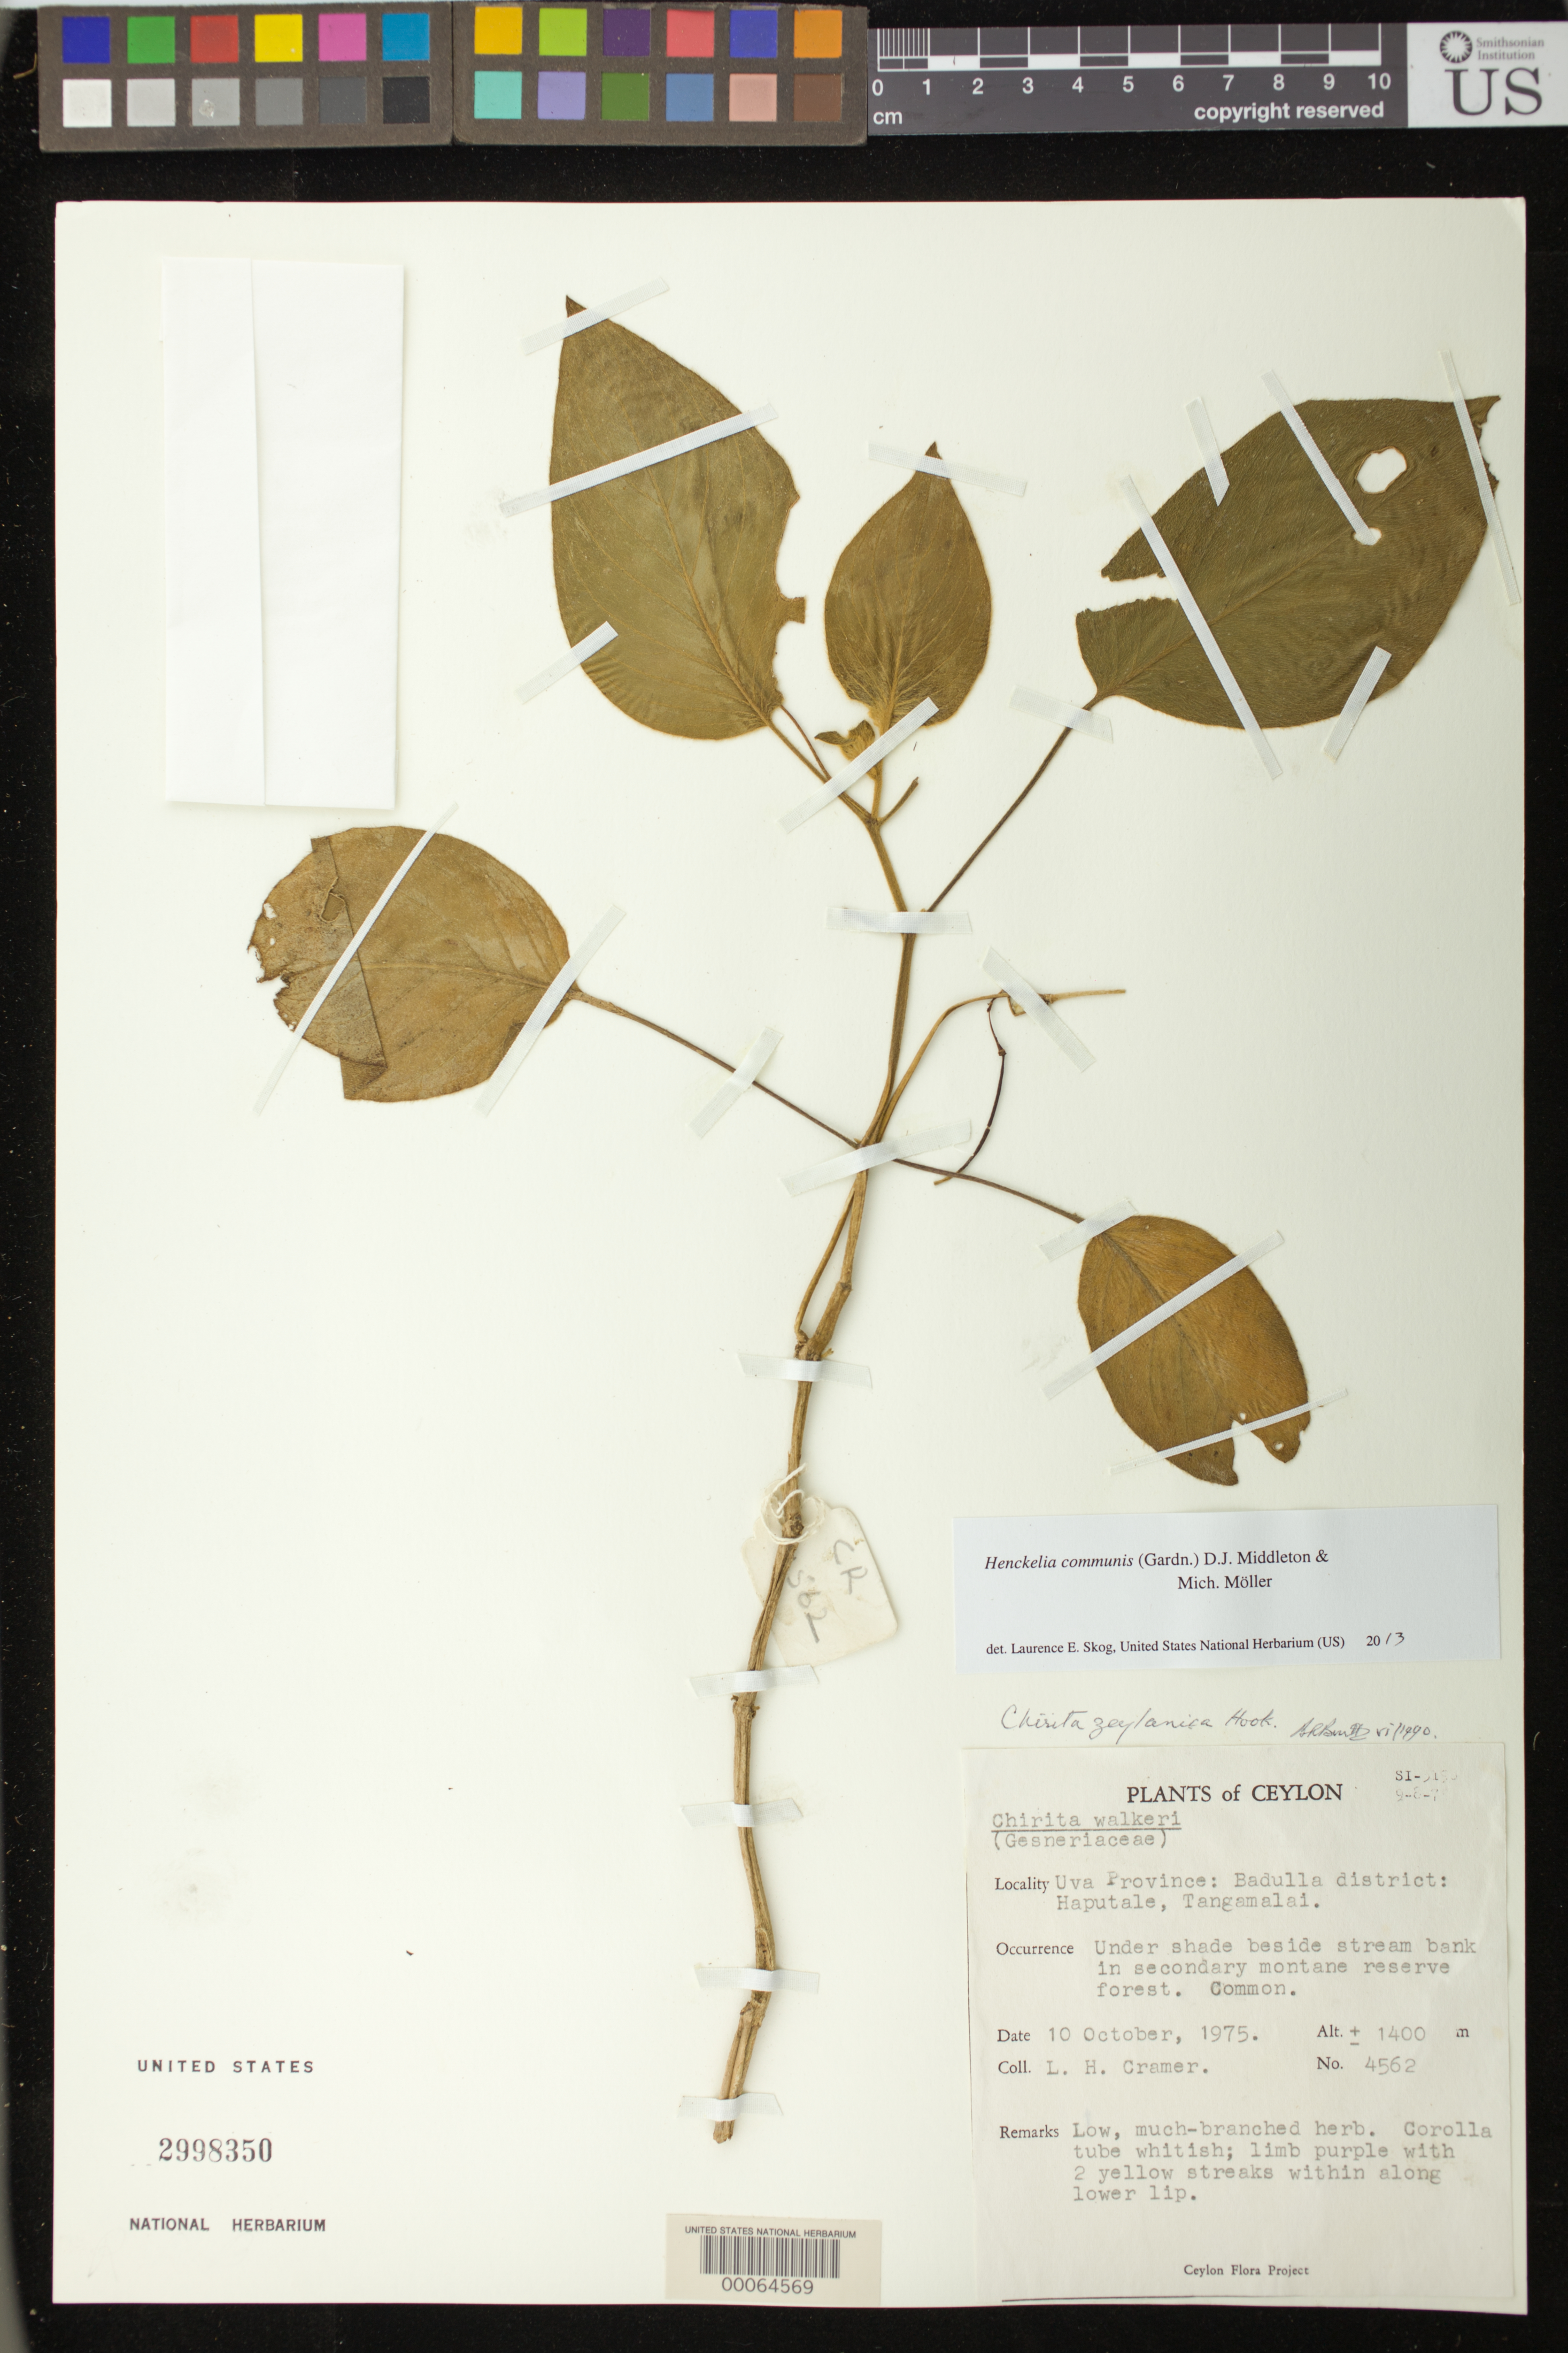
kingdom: Plantae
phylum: Tracheophyta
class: Magnoliopsida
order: Lamiales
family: Gesneriaceae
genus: Henckelia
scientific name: Henckelia communis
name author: (Gardner) D.J. Middleton & Mich. Möller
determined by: Skog, Laurence E.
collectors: L. H. Cramer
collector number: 4562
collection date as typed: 10 Oct 1975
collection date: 1975-10-10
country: Sri Lanka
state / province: Uva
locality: Badulla dist., Haputale, tangamalai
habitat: Under shade beside stream bank in secondary montane reserve forest, common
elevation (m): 1400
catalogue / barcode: US 2998350